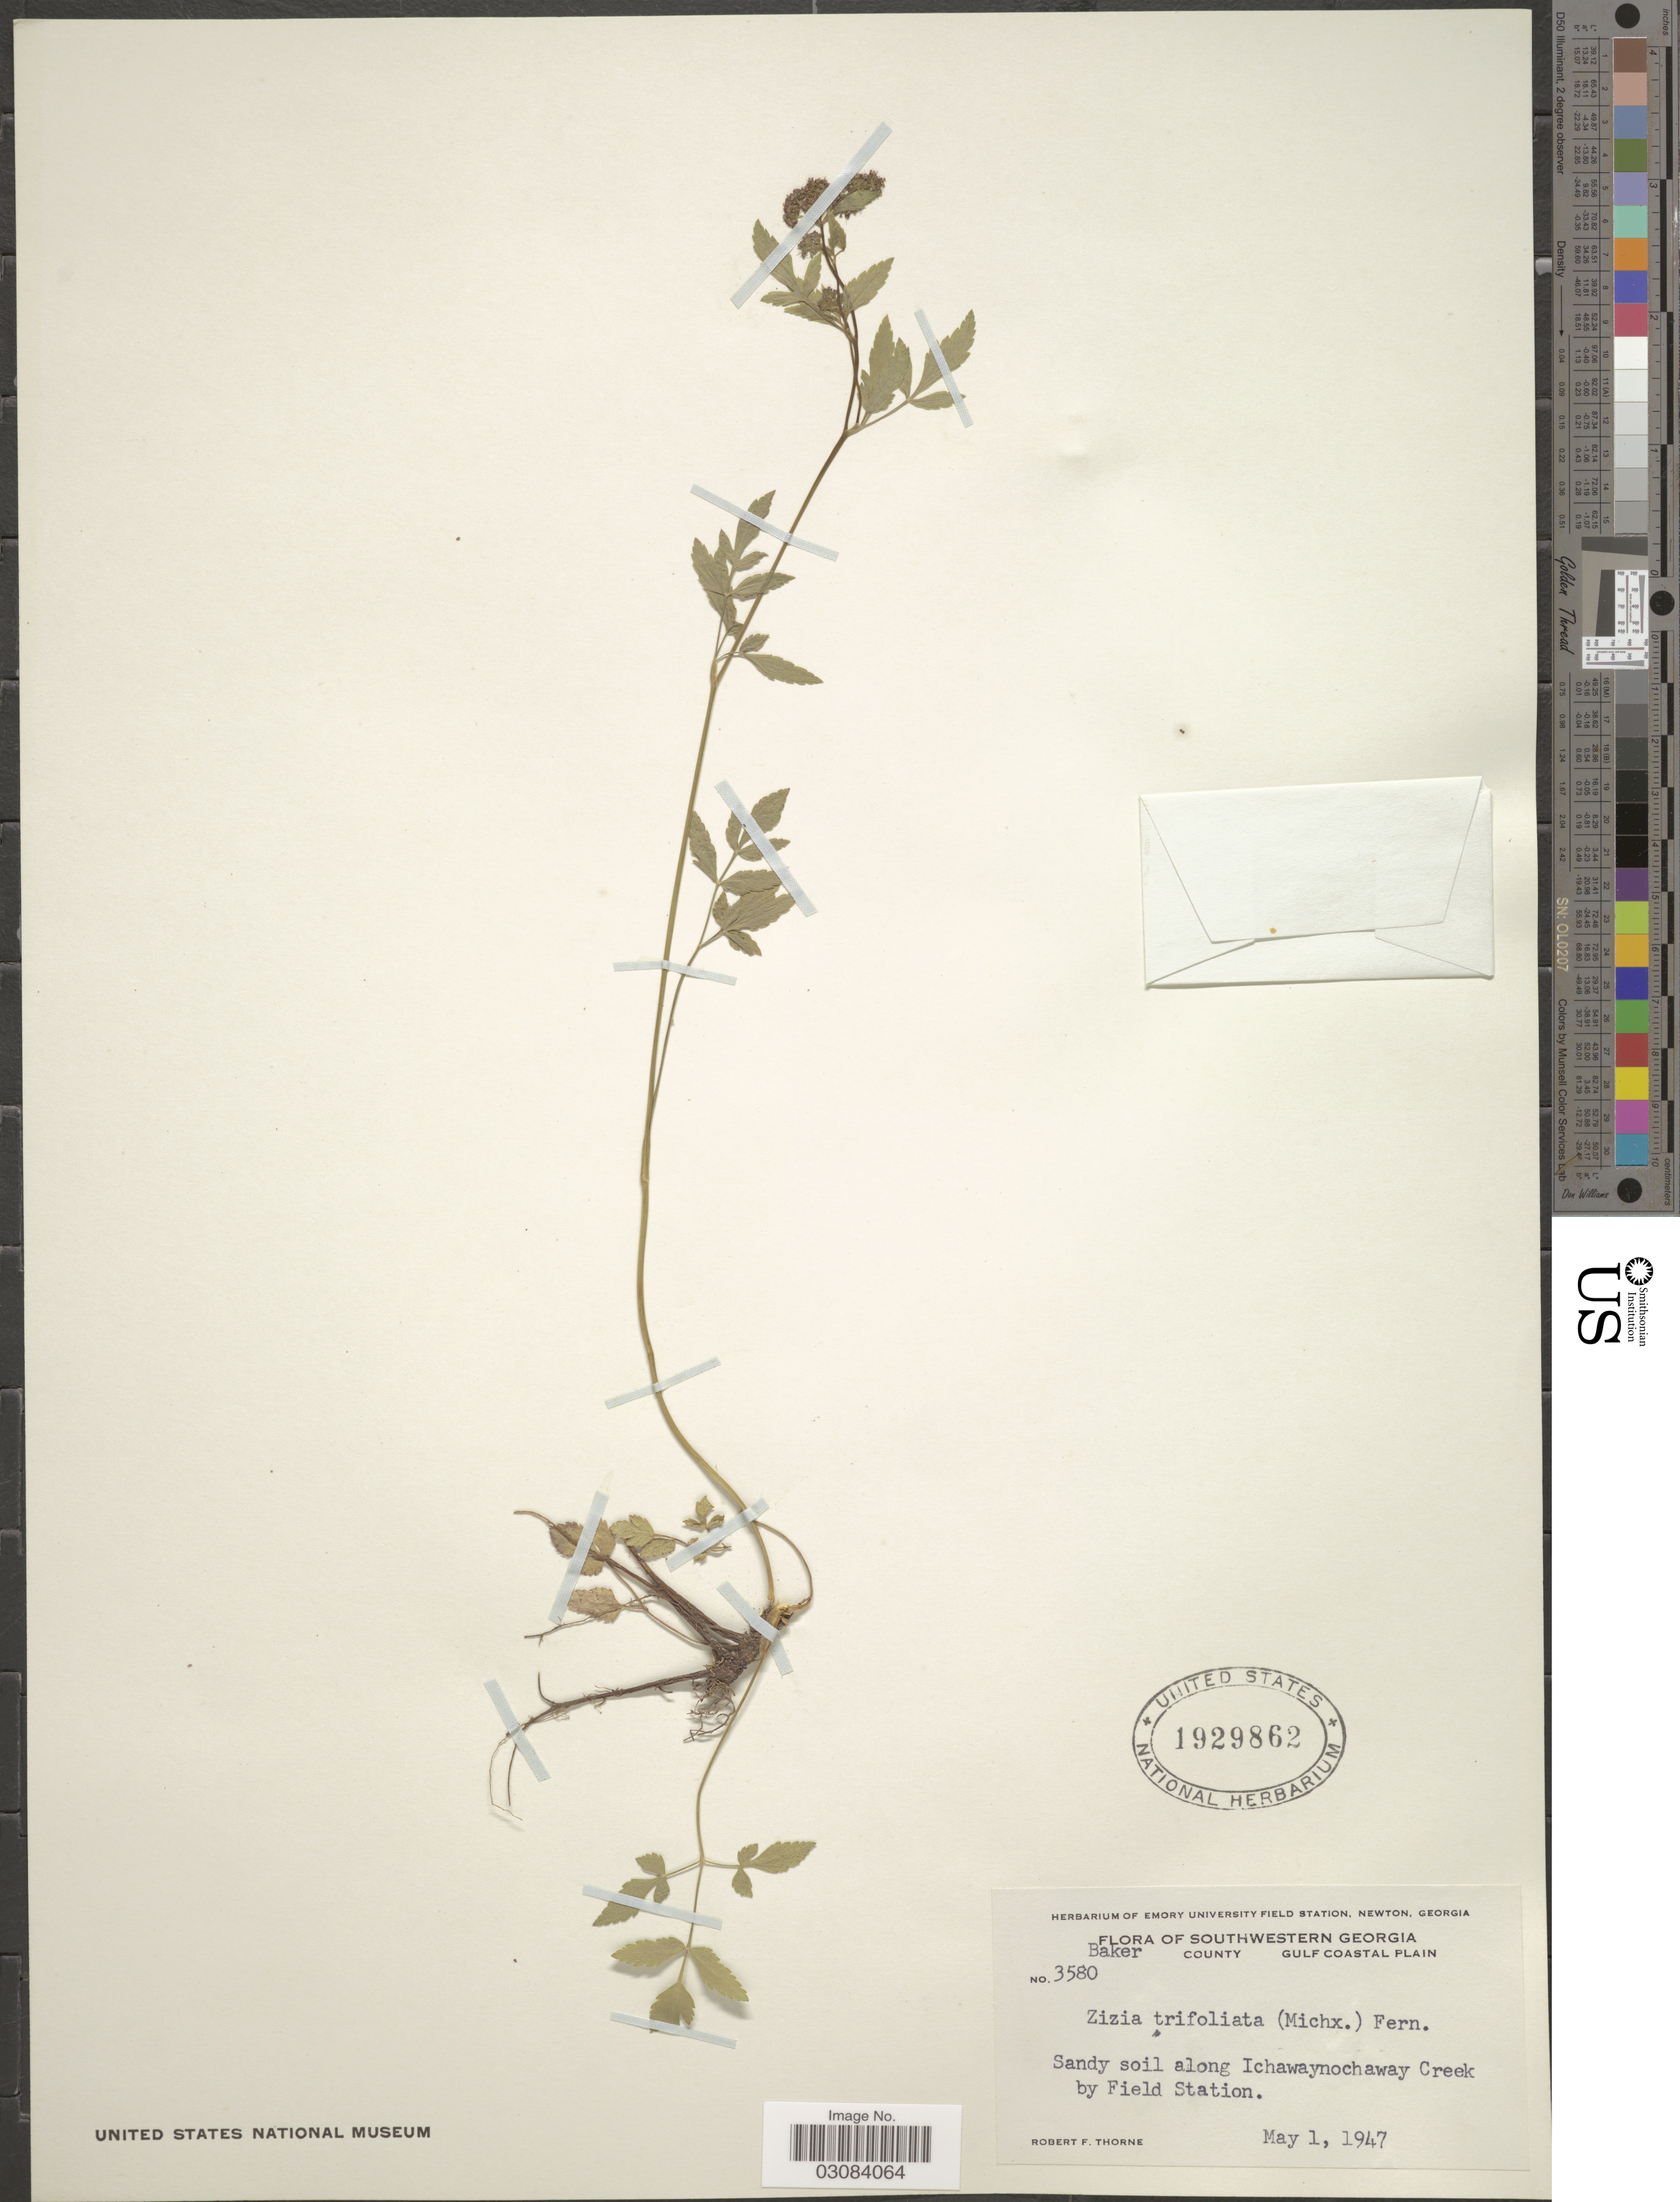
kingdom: Plantae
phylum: Tracheophyta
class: Magnoliopsida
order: Apiales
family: Apiaceae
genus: Zizia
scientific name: Zizia trifoliata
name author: (Michx.) Fernald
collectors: R. F. Thorne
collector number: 3580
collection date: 1947-05-01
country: United States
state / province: Georgia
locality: Southwestern Georgia. Baker County. Gulf Coastal Plain. Sandy soil along Ichawaynochaway Creek by Field Station.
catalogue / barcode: US 1929862